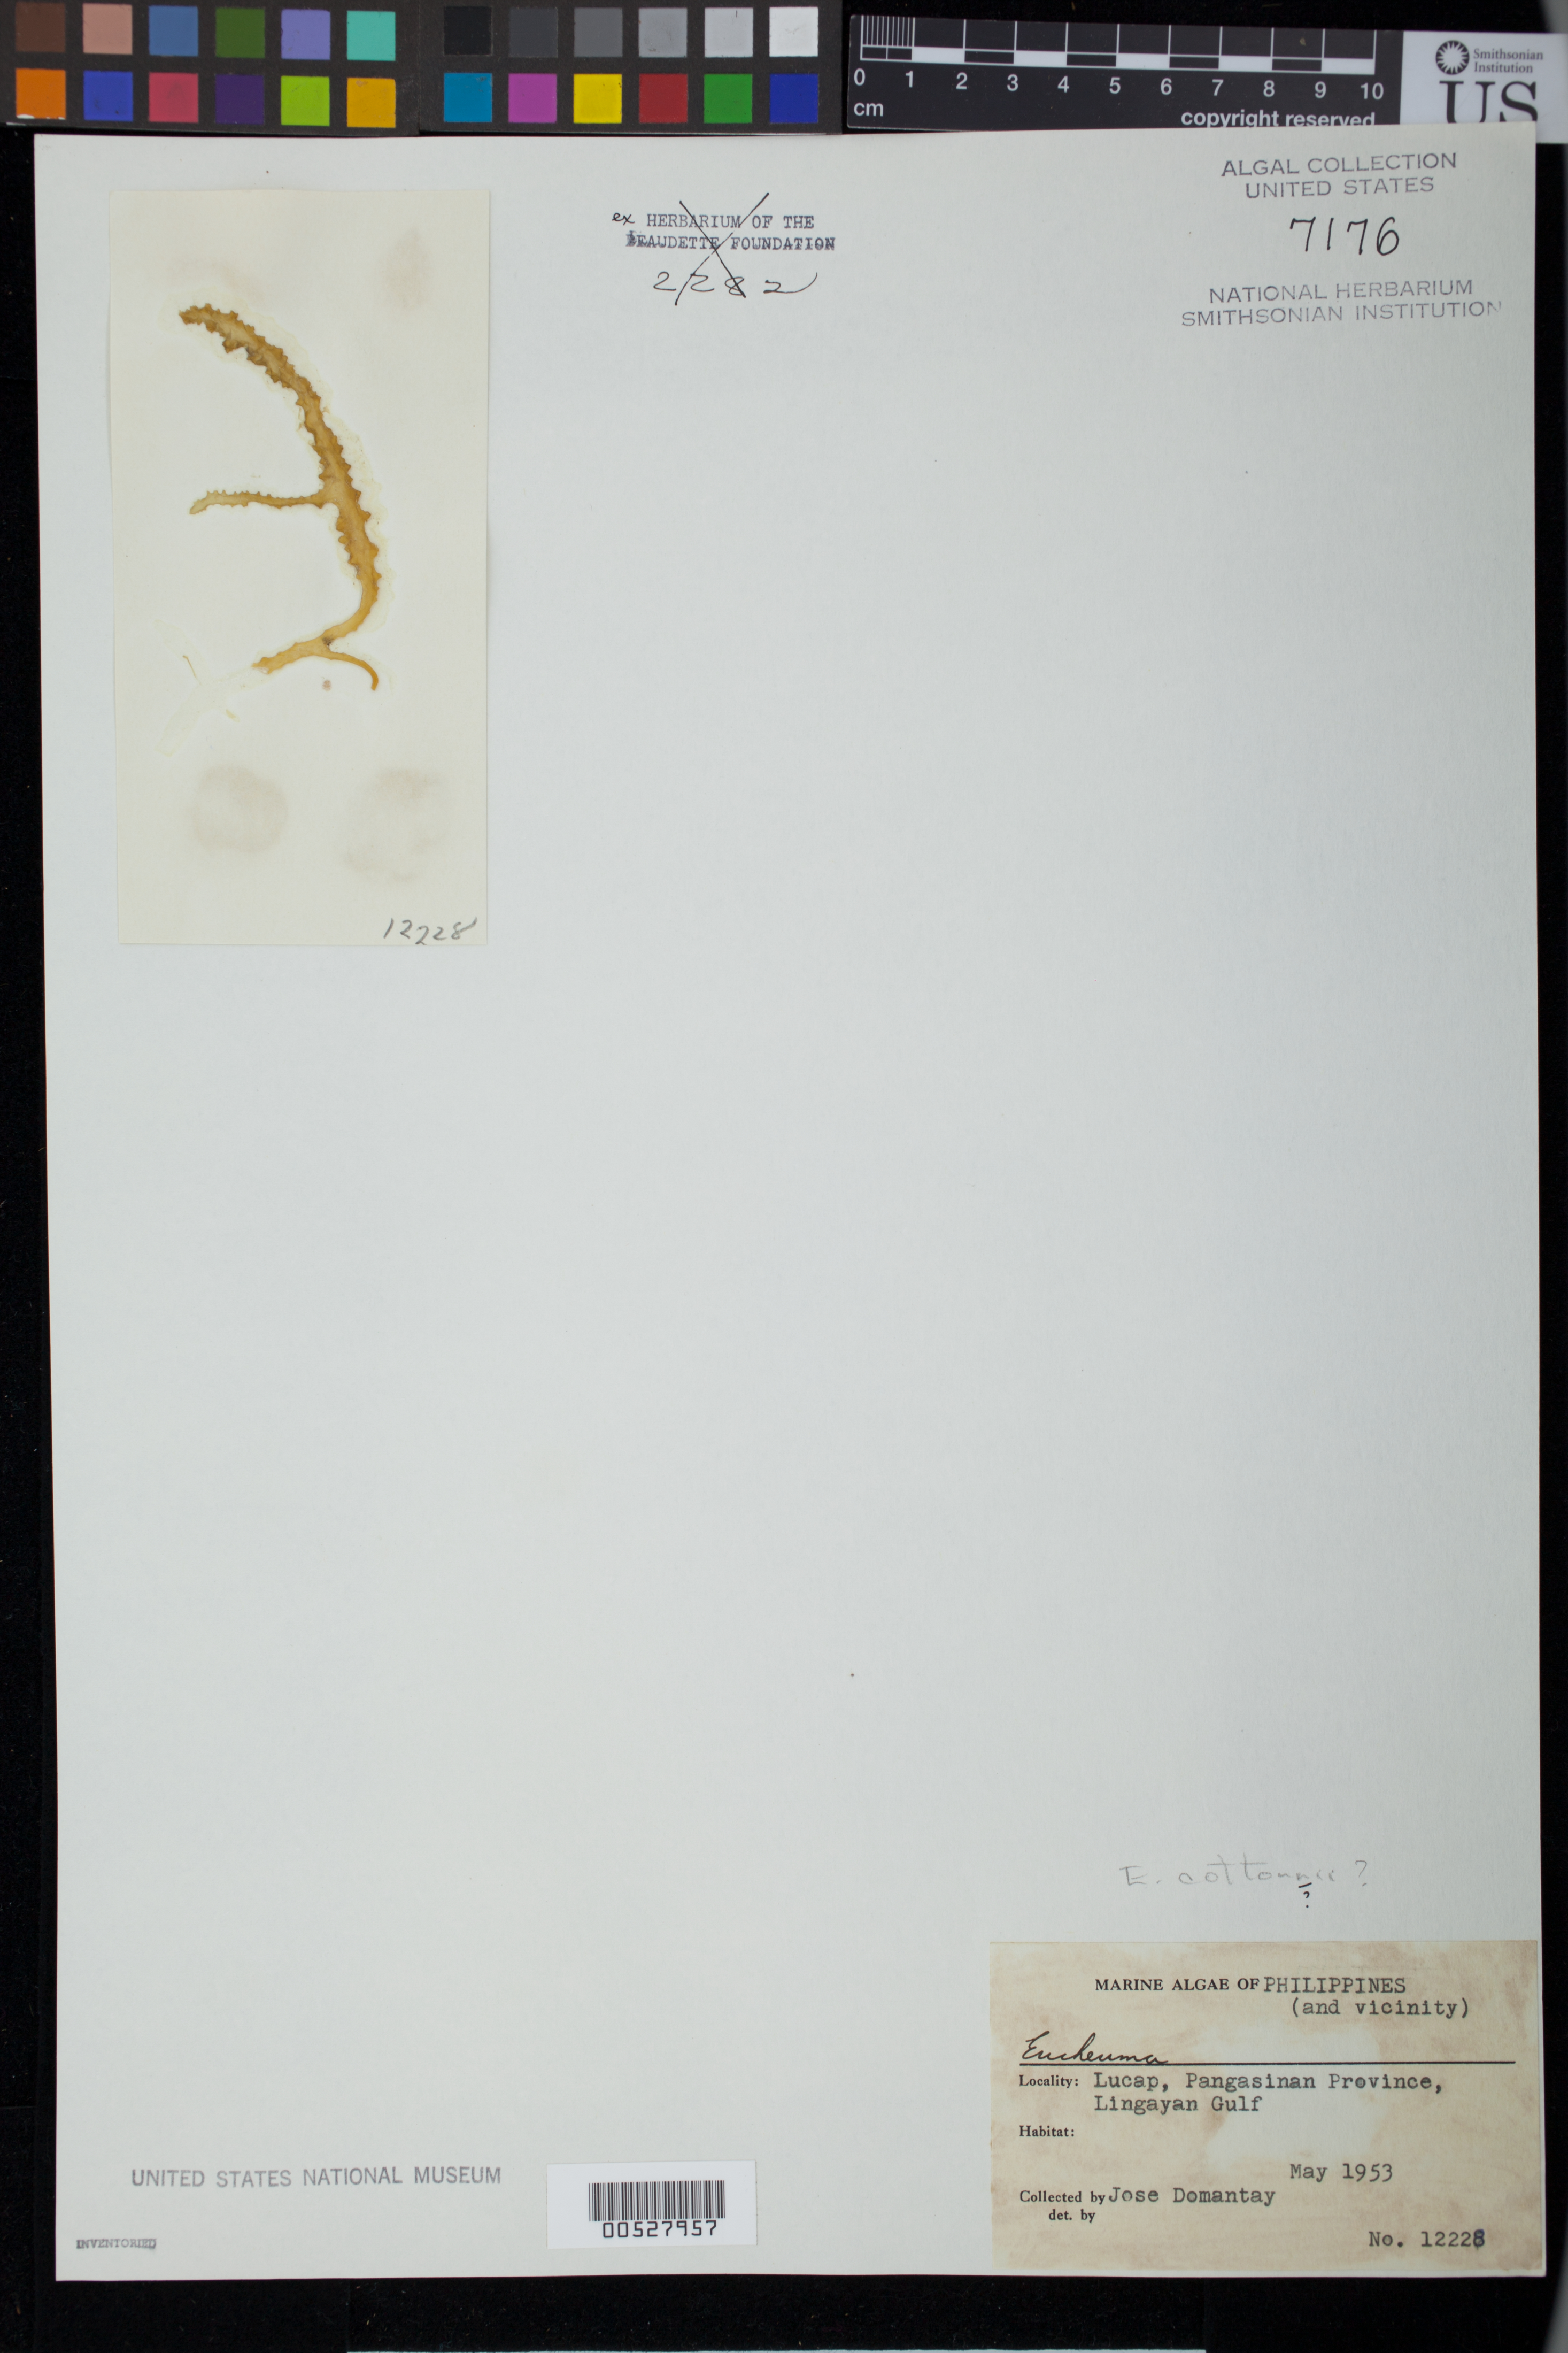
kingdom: Plantae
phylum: Rhodophyta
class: Florideophyceae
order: Gigartinales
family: Solieriaceae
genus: Eucheuma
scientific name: Eucheuma cottonii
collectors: J. Domantay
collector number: EYD 12228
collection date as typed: May 1953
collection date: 1953-05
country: Philippines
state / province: Ilocos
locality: Lucap, lingayan gulf, pangasinan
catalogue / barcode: US 7176